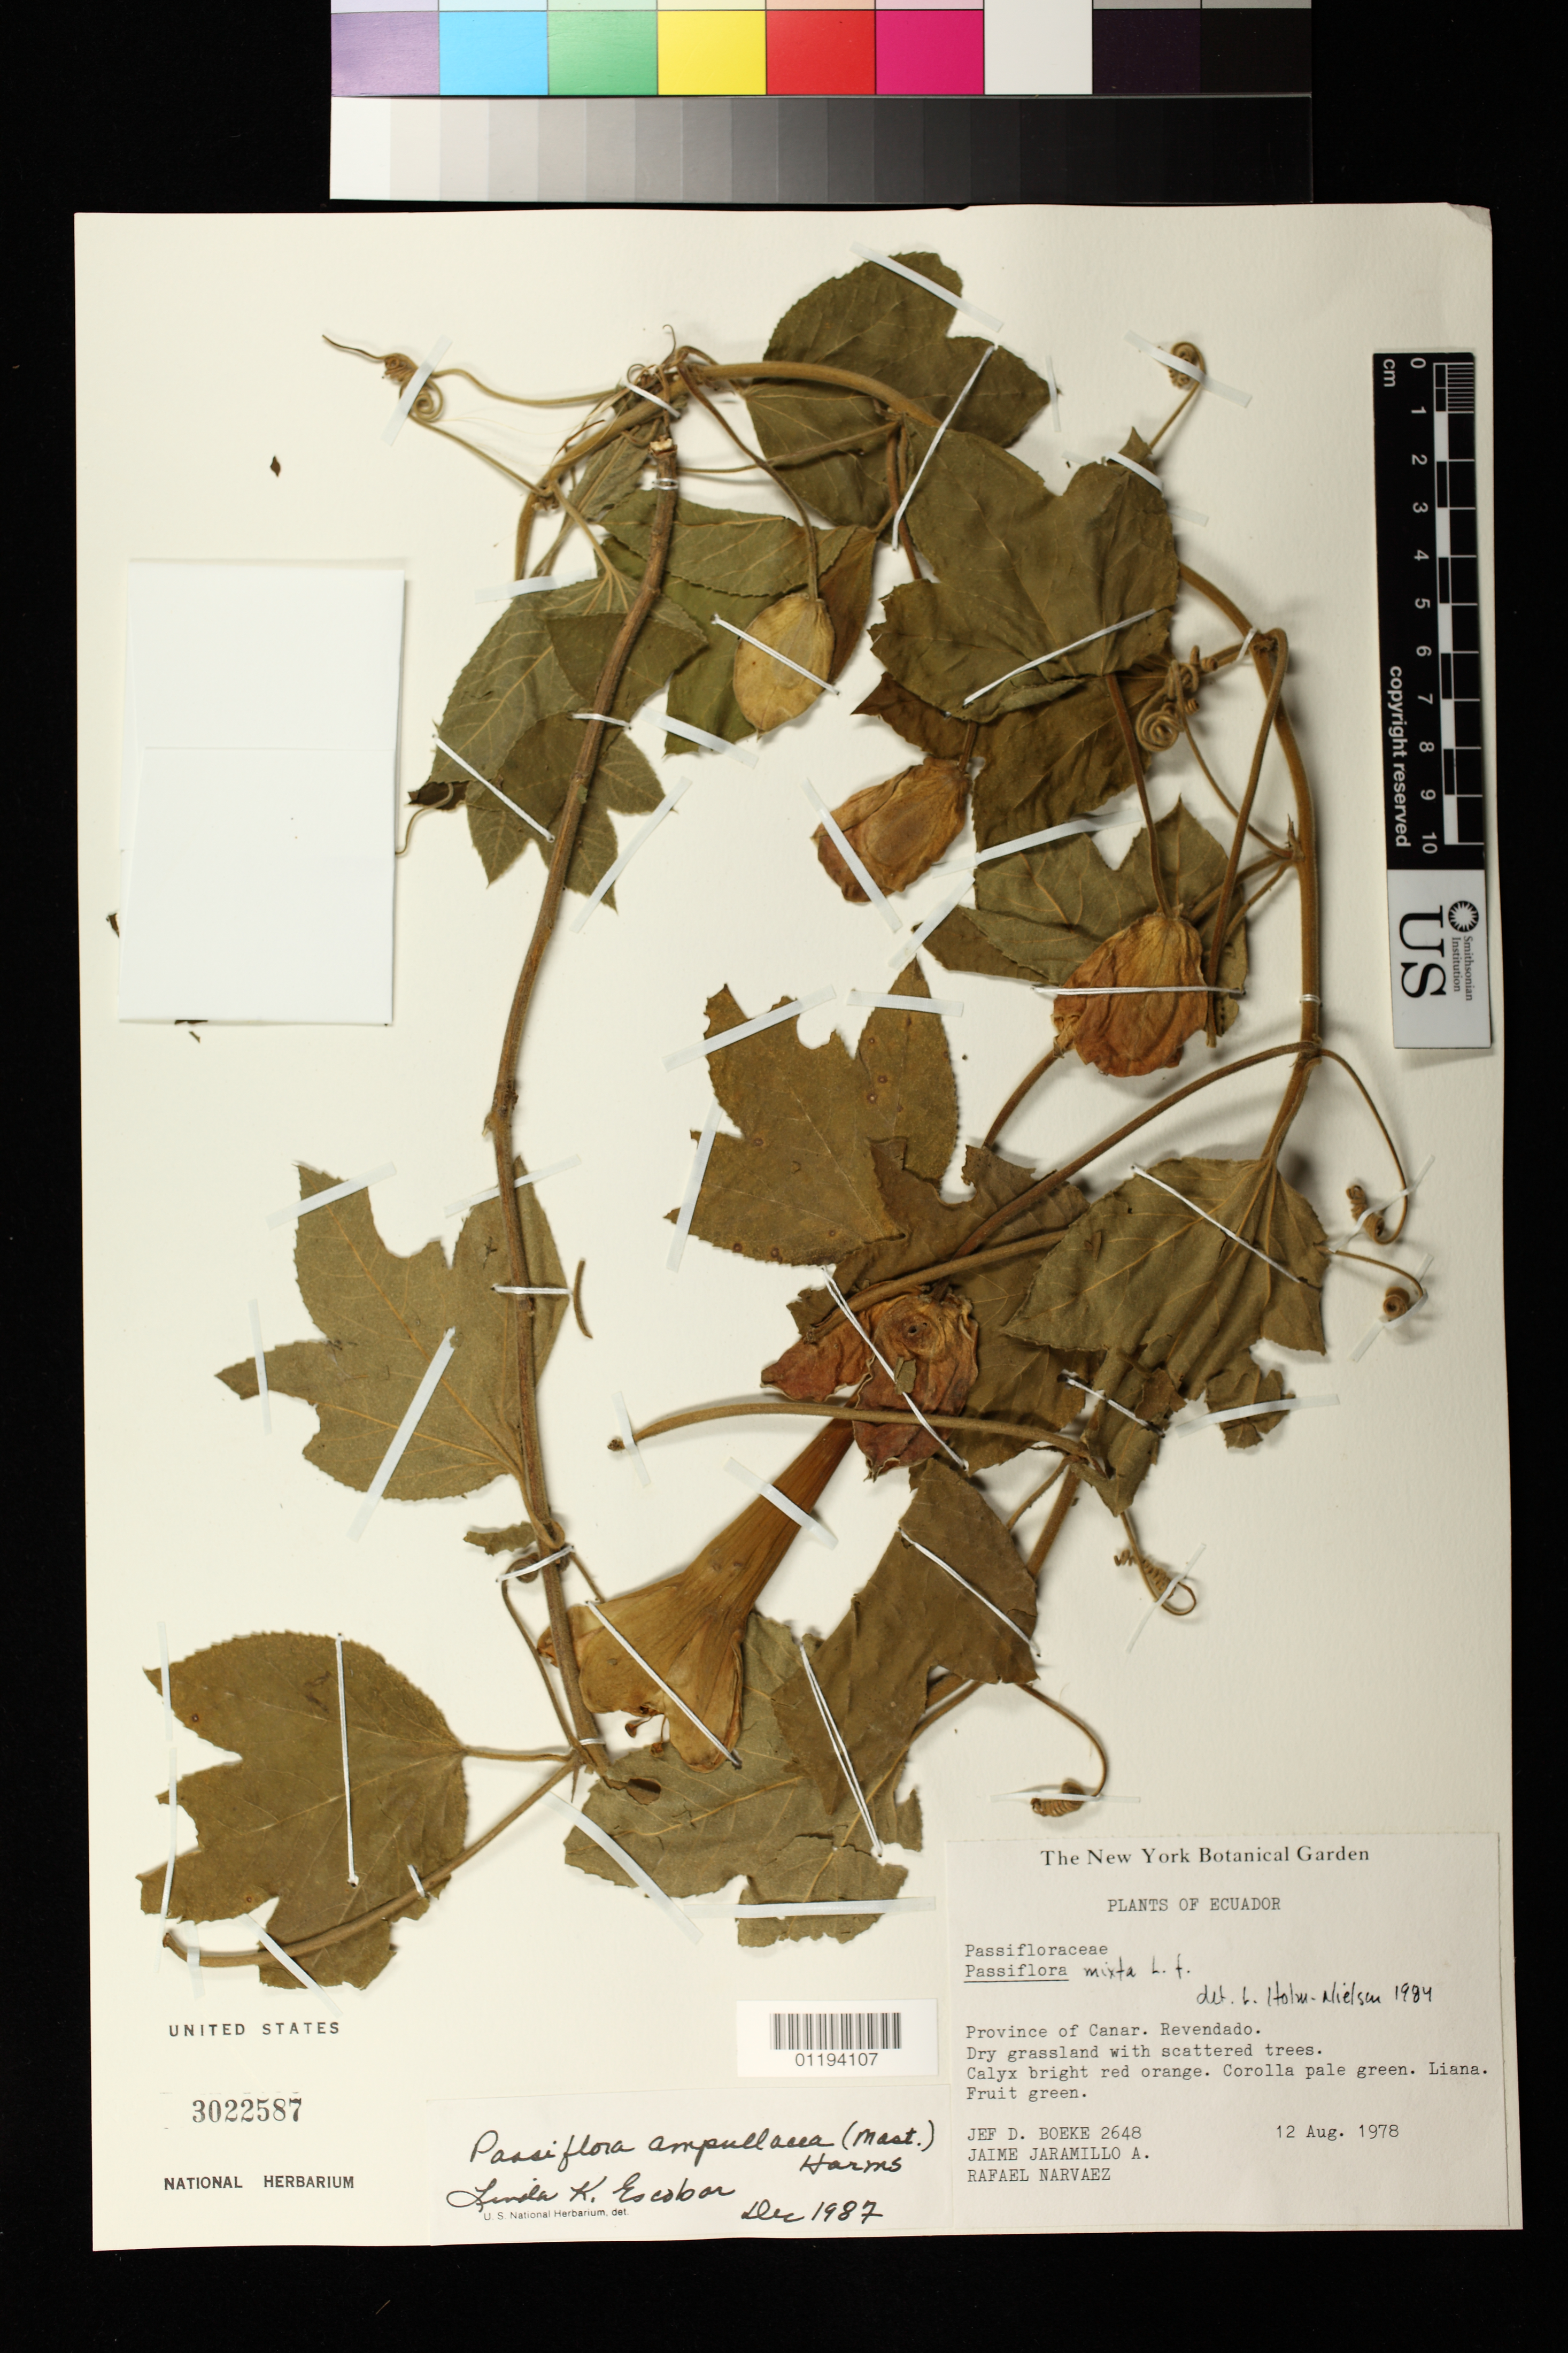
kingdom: Plantae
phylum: Tracheophyta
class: Magnoliopsida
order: Malpighiales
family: Passifloraceae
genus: Passiflora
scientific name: Passiflora ampullacea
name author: (Mast.) Harms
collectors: J. D. Boeke, J. L. Jaramillo & R. Narváez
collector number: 2648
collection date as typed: Aug 12 1978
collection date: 1978-08-12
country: Ecuador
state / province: Cañar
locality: Revendado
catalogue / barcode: US 3022587